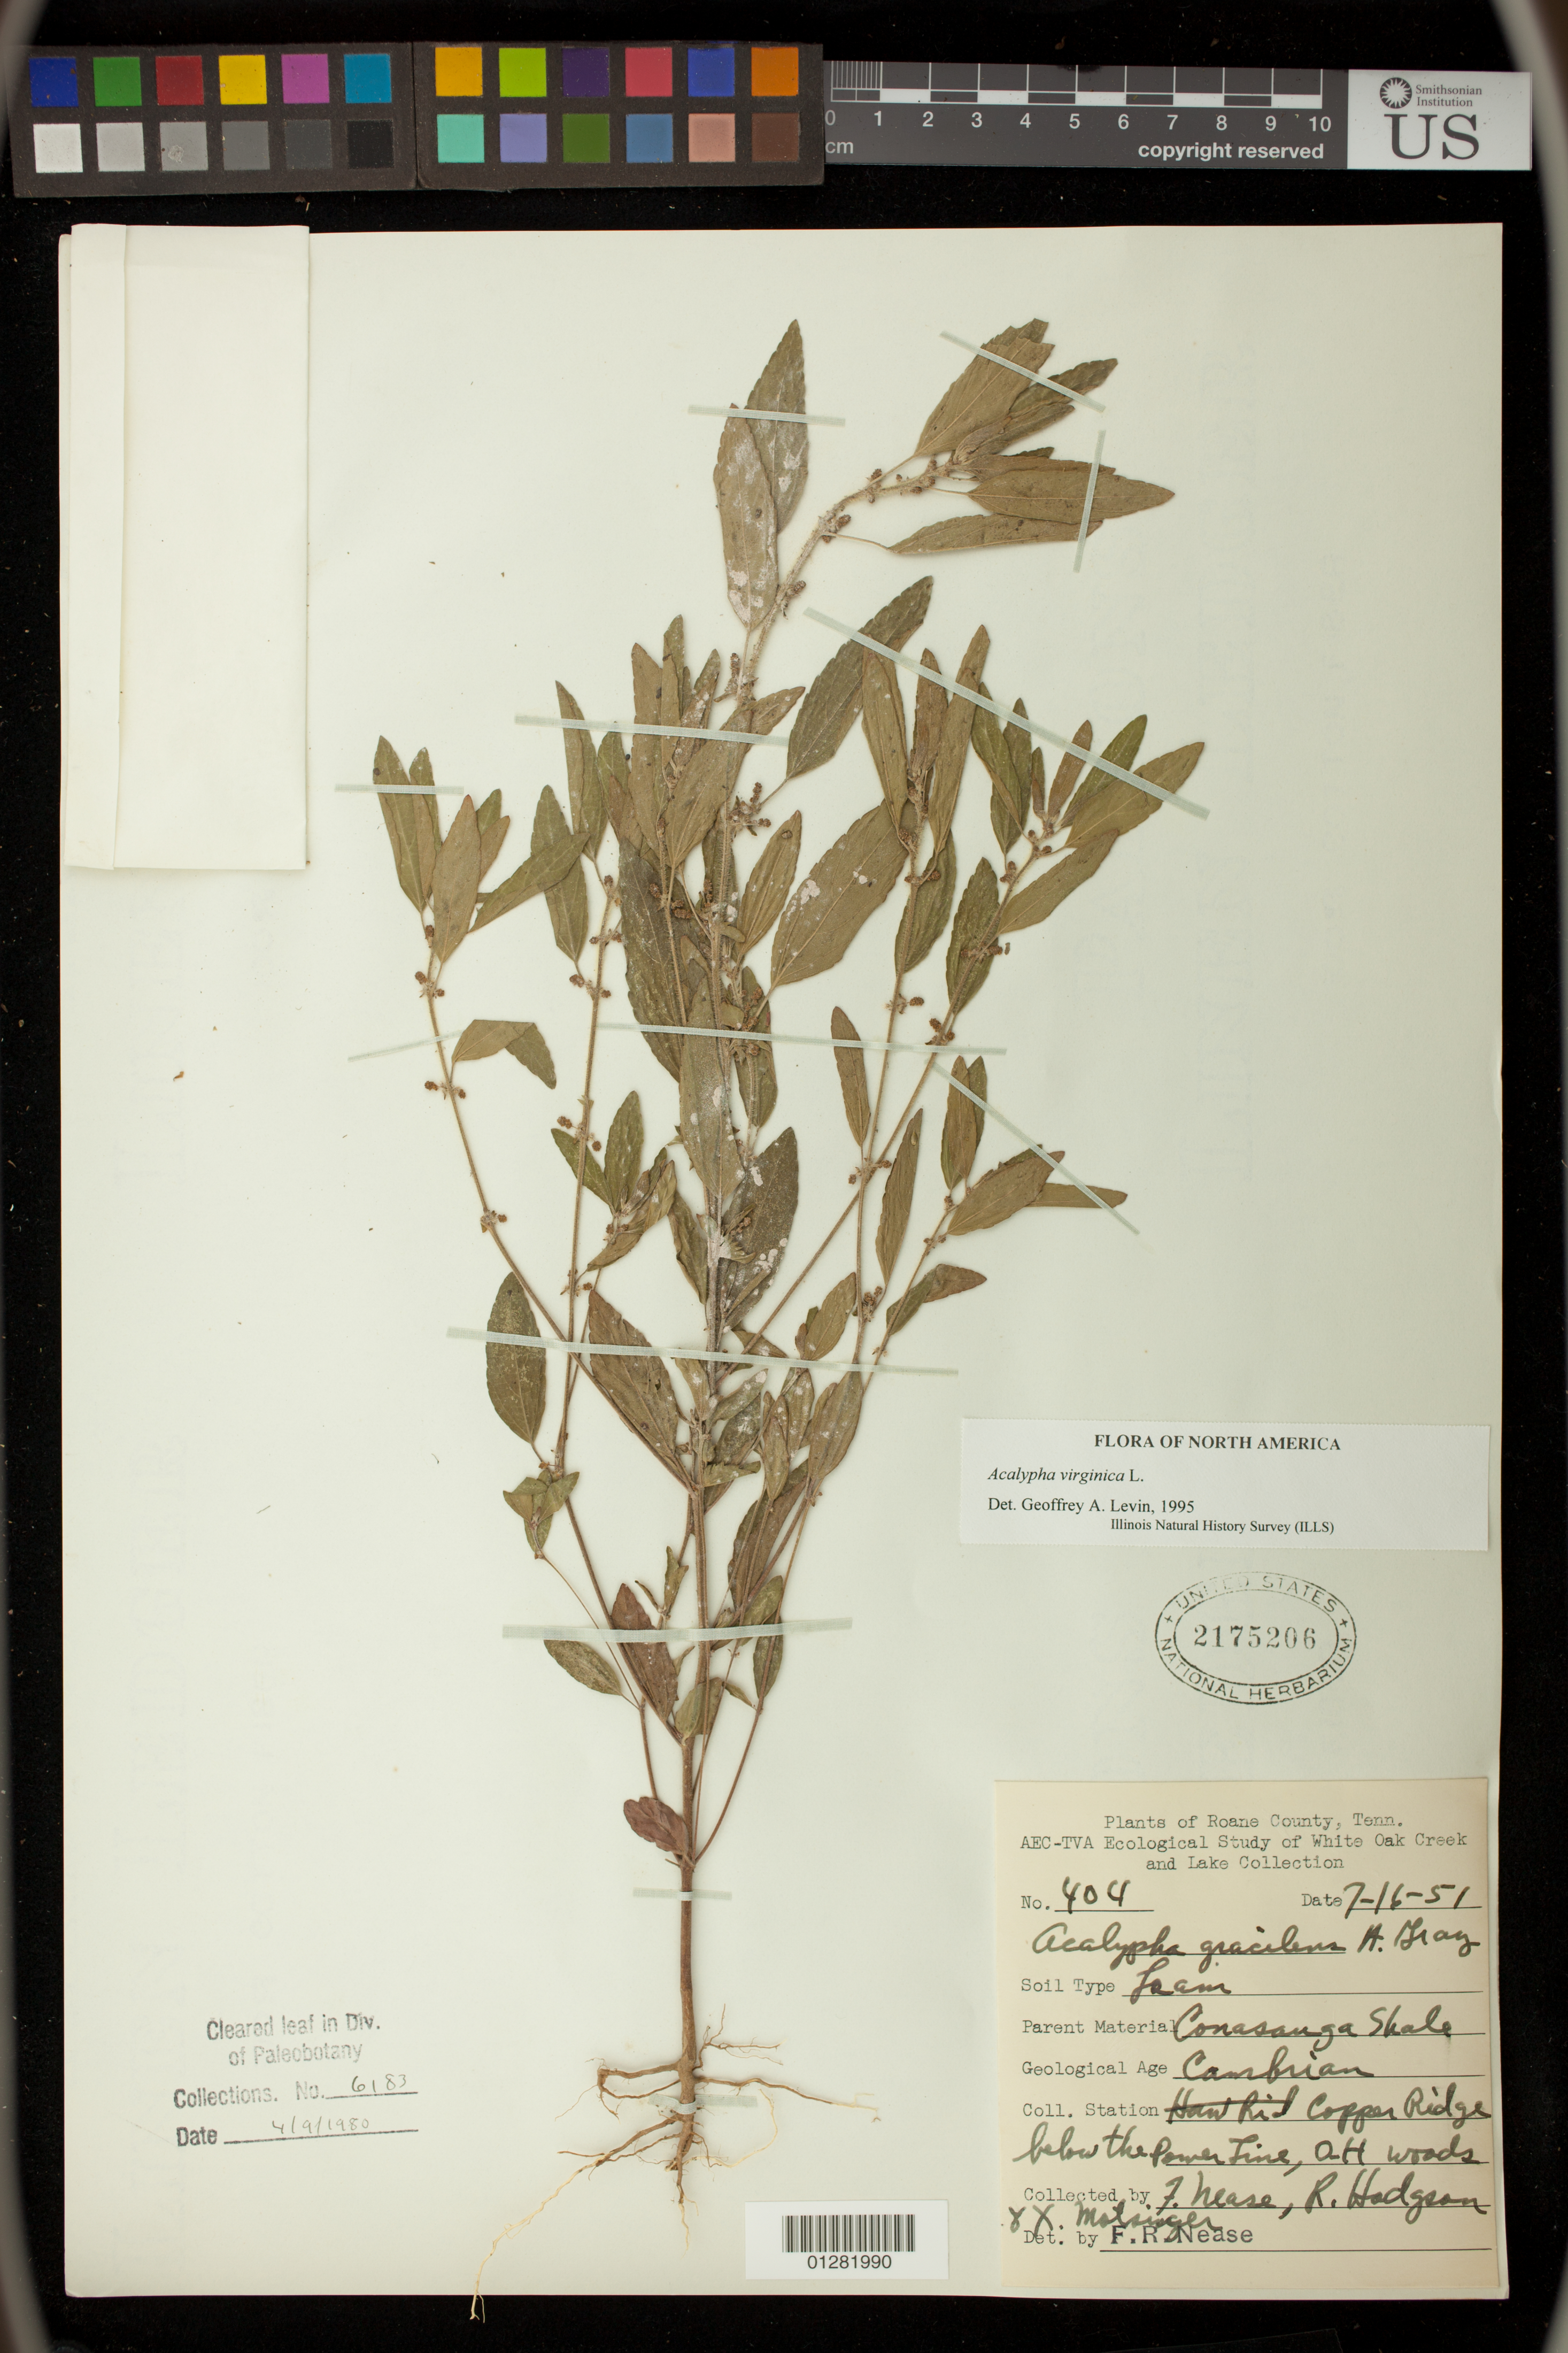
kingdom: Plantae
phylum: Tracheophyta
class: Magnoliopsida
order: Malpighiales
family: Euphorbiaceae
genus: Acalypha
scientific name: Acalypha virginica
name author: L.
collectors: F. Nease, -. Hodgson & X. Motsinger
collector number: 404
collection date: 1951-07-16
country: United States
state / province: Tennessee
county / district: Roane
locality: Copper Ridge below the power line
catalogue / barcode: US 2175206